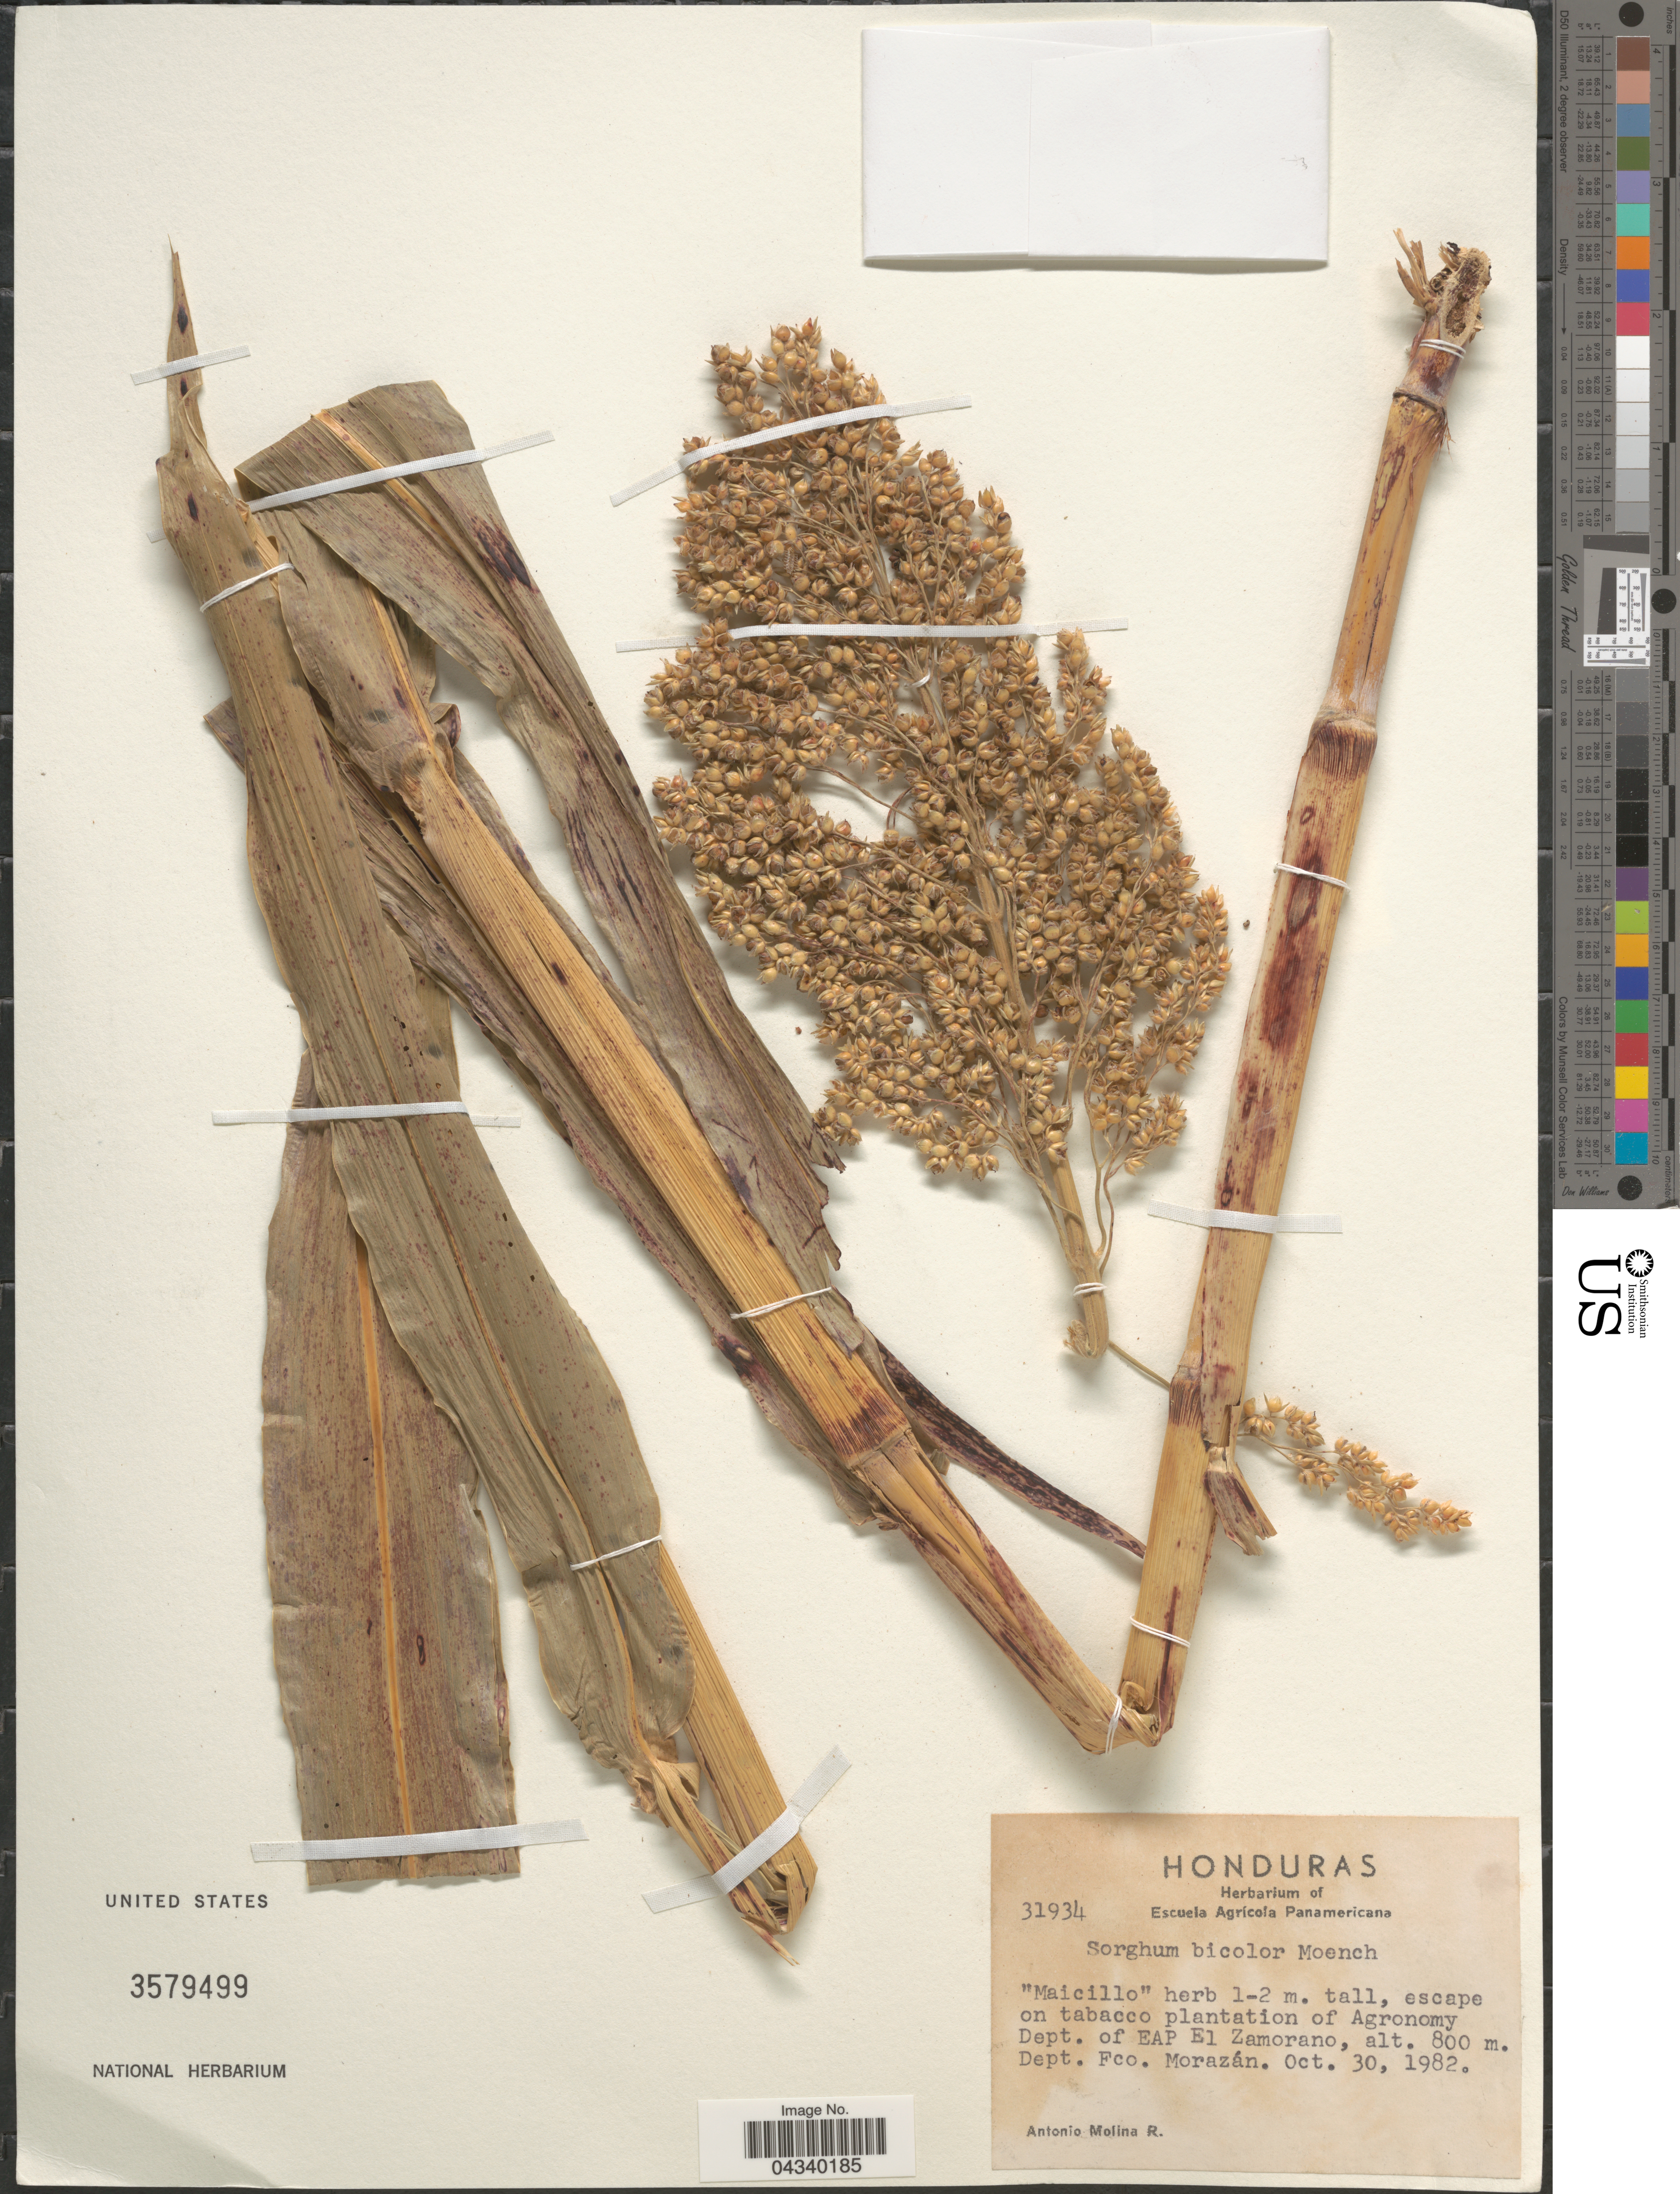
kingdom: Plantae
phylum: Tracheophyta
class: Liliopsida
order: Poales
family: Poaceae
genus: Sorghum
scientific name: Sorghum bicolor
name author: (L.) Moench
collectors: A. Molina R.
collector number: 31934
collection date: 1982-10-30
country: Honduras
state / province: Fco. Morazán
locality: Dept. of EAP El Zamorano. Dept. Fco. Morazán.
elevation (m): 800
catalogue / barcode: US 3579499